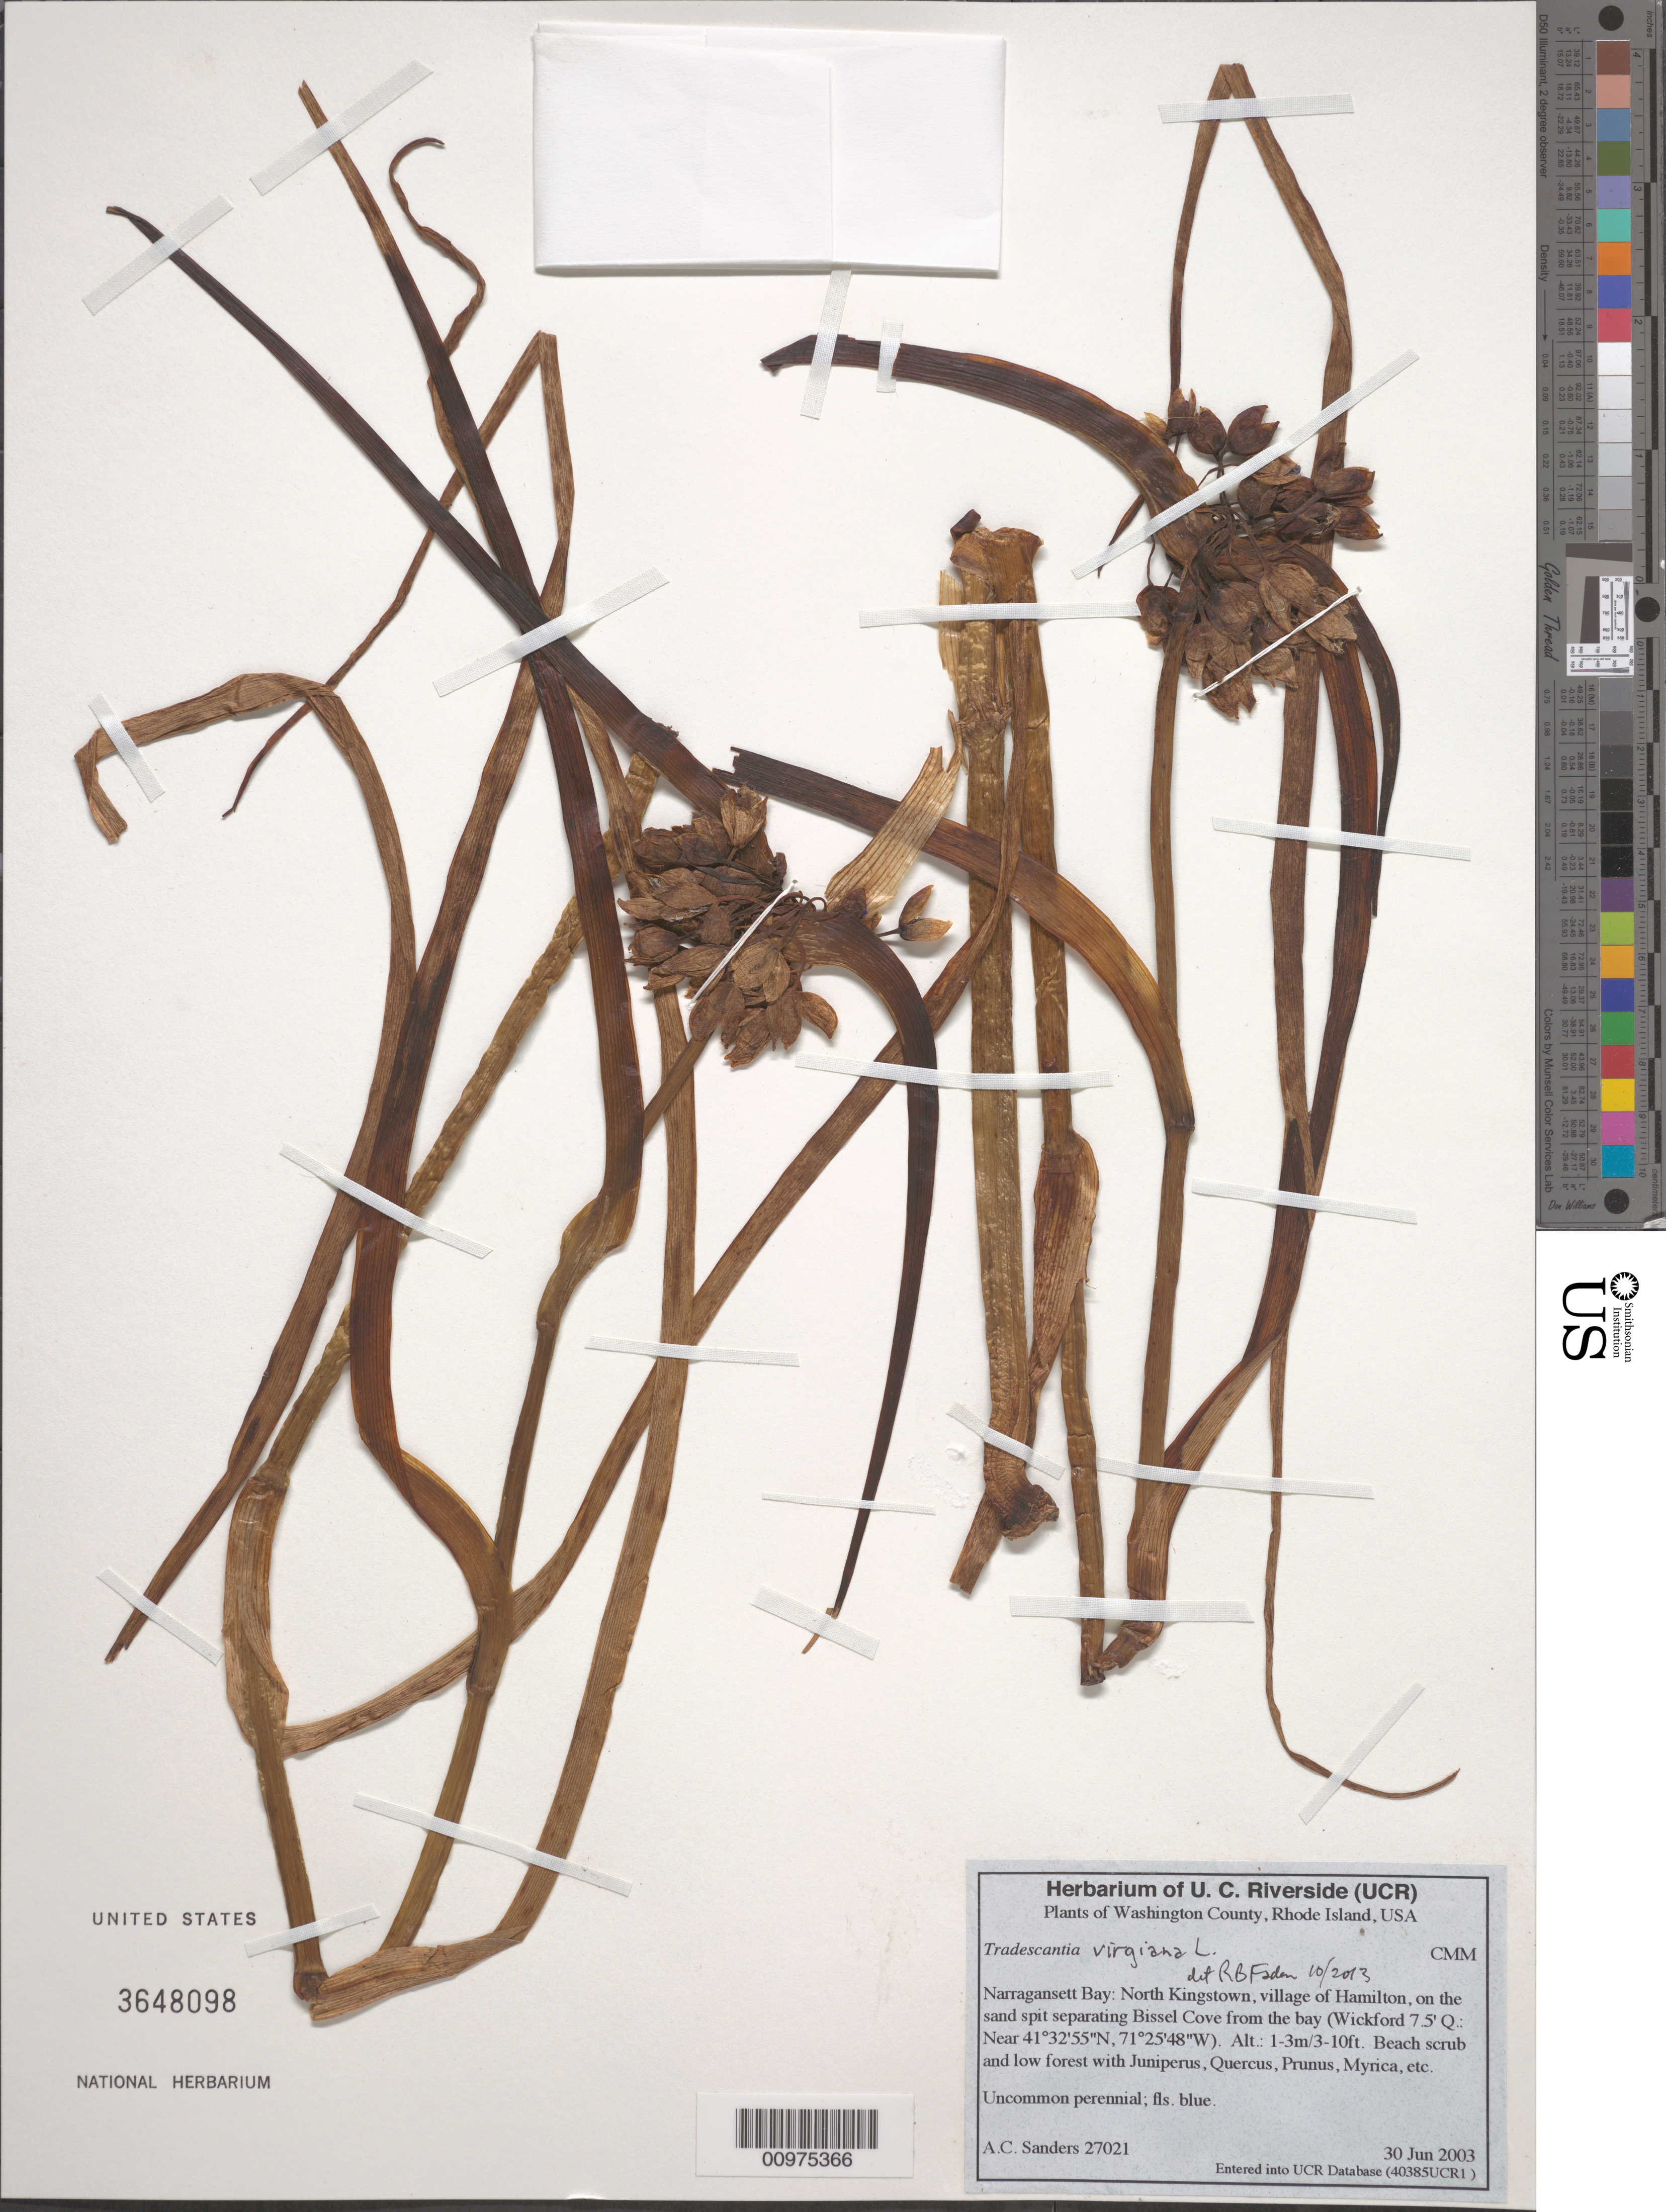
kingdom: Plantae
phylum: Tracheophyta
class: Liliopsida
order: Commelinales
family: Commelinaceae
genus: Tradescantia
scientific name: Tradescantia virginiana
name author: L.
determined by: Faden, Robert B., (US), Smithsonian Institution - National Museum of Natural History (UNITED STATES)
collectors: A. Sanders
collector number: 27021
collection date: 2003-06-30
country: United States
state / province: Rhode Island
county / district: Washington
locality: Narragansett Bay: North Kingstown, village of Hamilton, on the sand spit separating Bissel Cove from the bay (Wickford 7.5' Q.:)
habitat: Beach scrub and low forest with Juniperus, Quercus, Prunus, Myrica, etc.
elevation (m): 1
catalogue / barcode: US 3648098